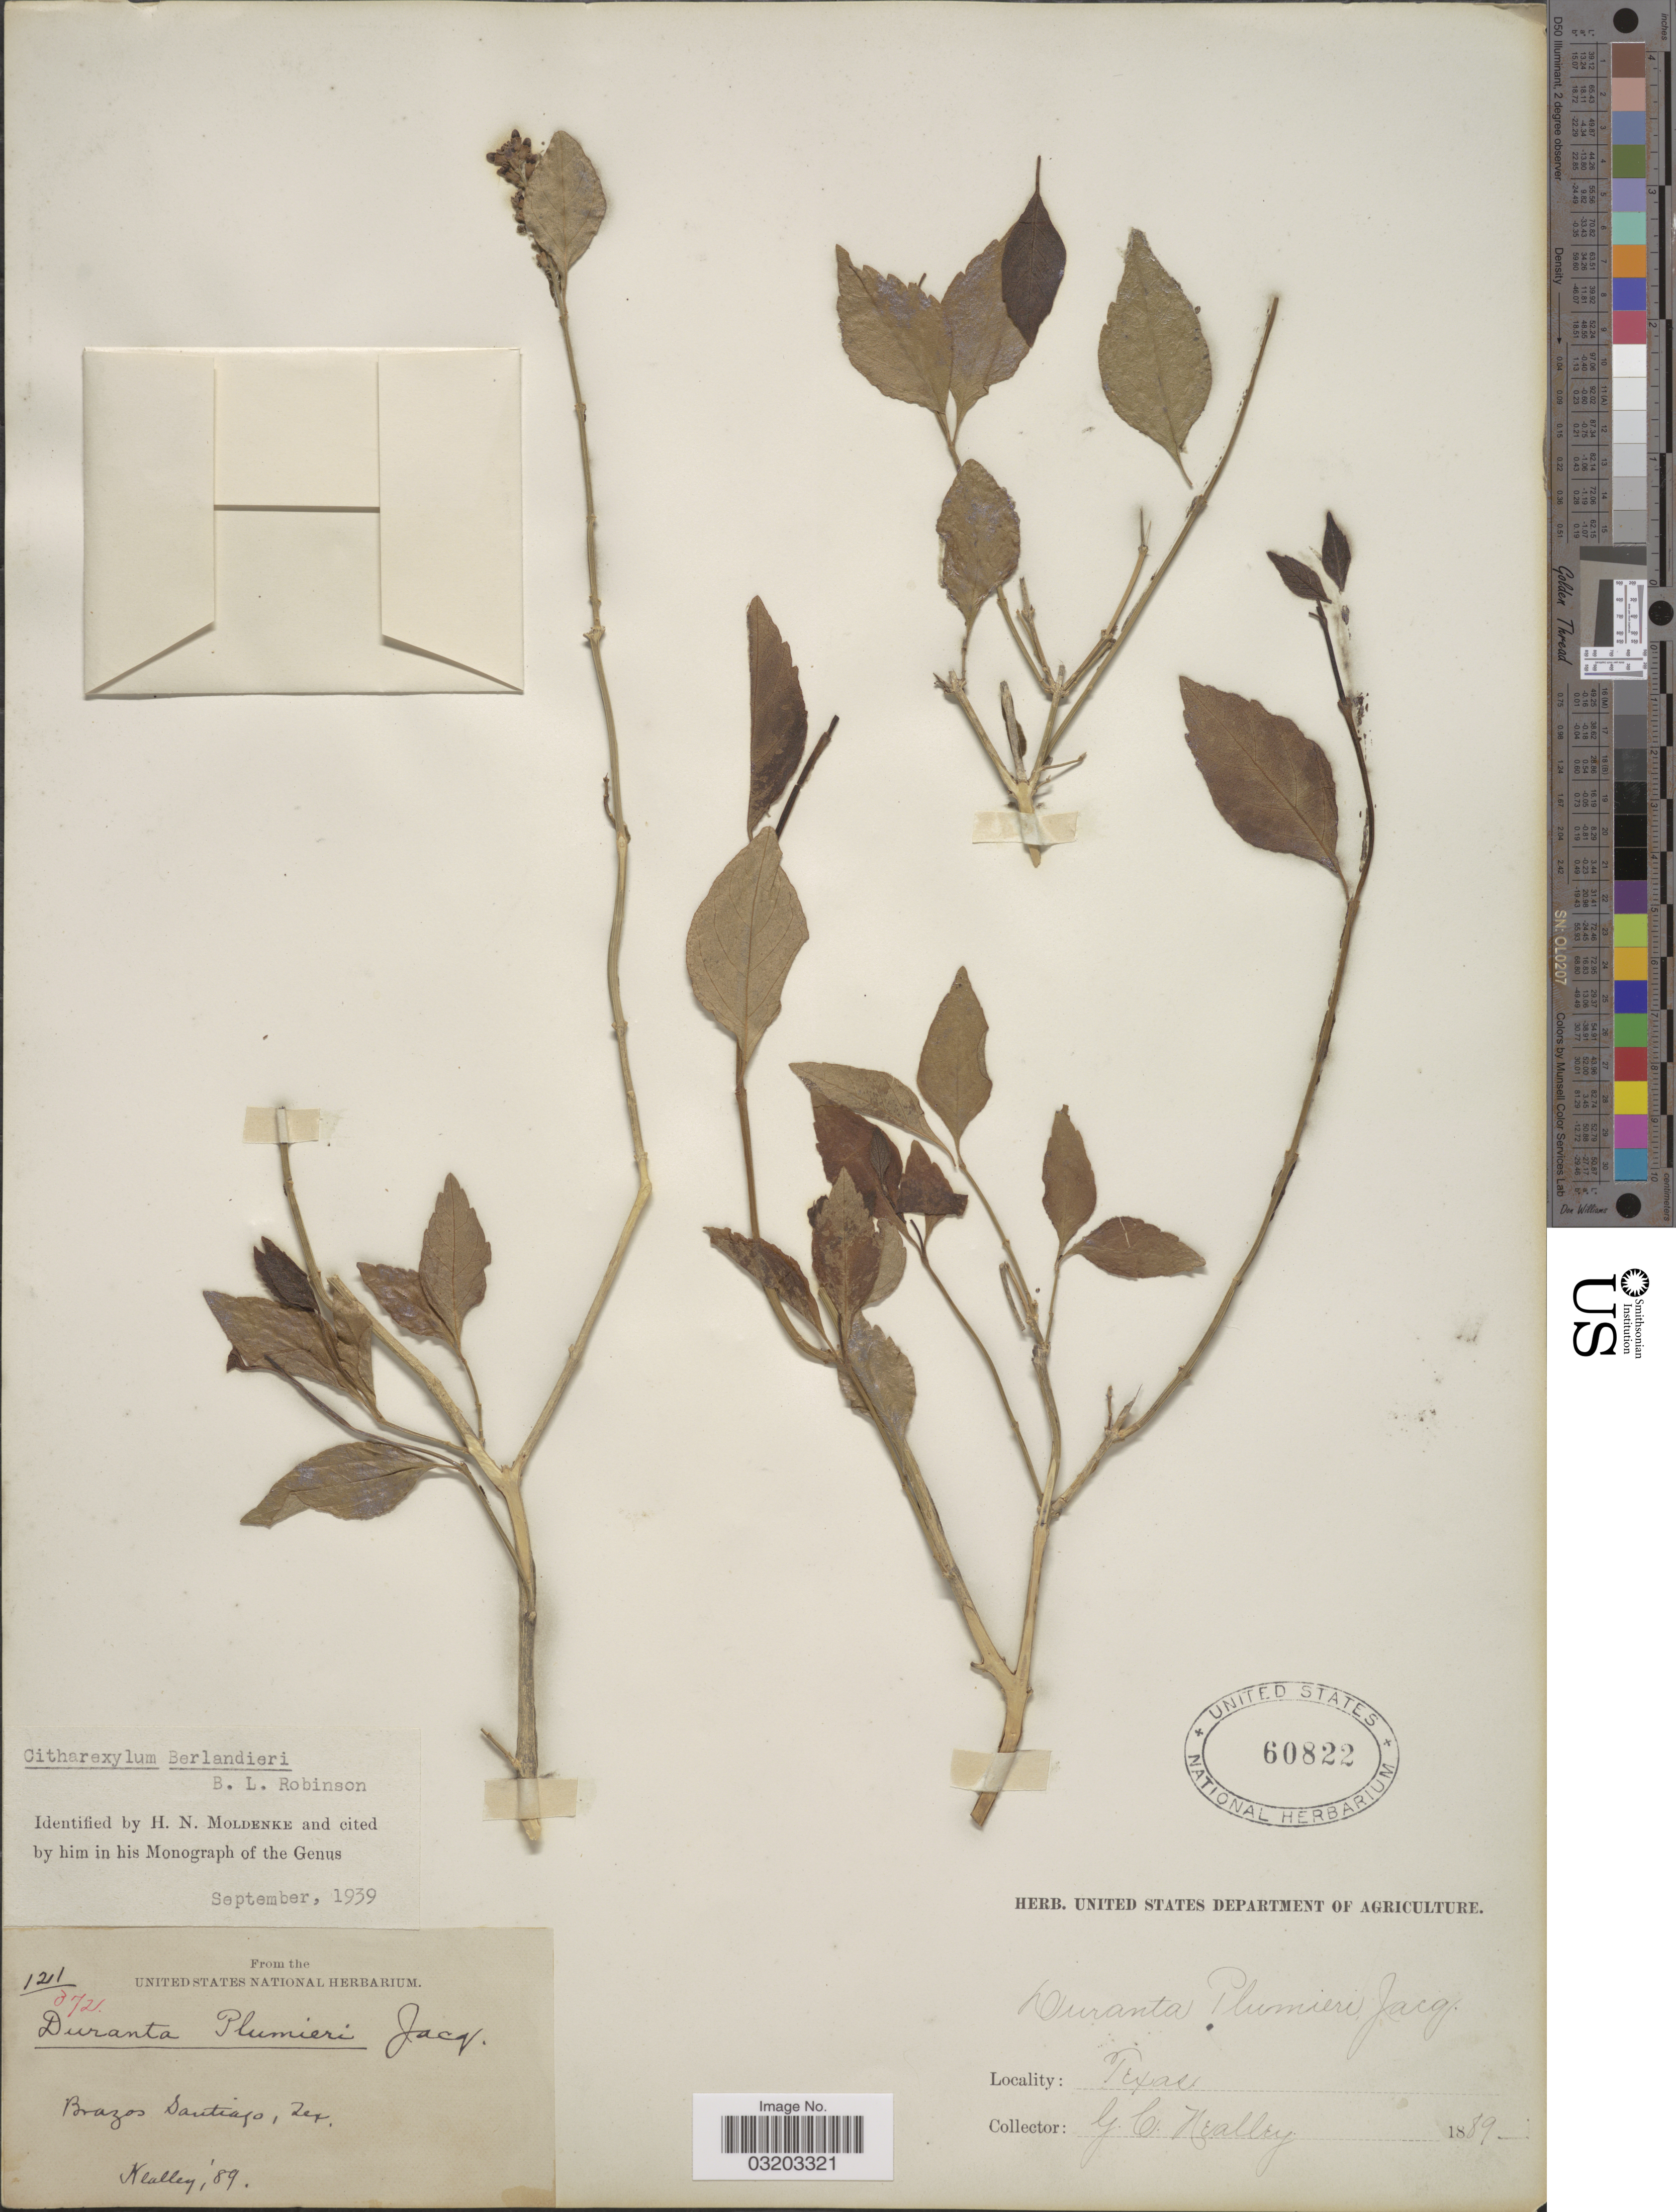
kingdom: Plantae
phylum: Tracheophyta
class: Magnoliopsida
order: Lamiales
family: Verbenaceae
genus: Citharexylum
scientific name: Citharexylum berlandieri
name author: B.L. Rob.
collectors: G. C. Nealley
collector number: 121/372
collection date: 1889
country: United States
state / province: Texas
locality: Brazos Santiago, Tex.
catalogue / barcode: US 60822